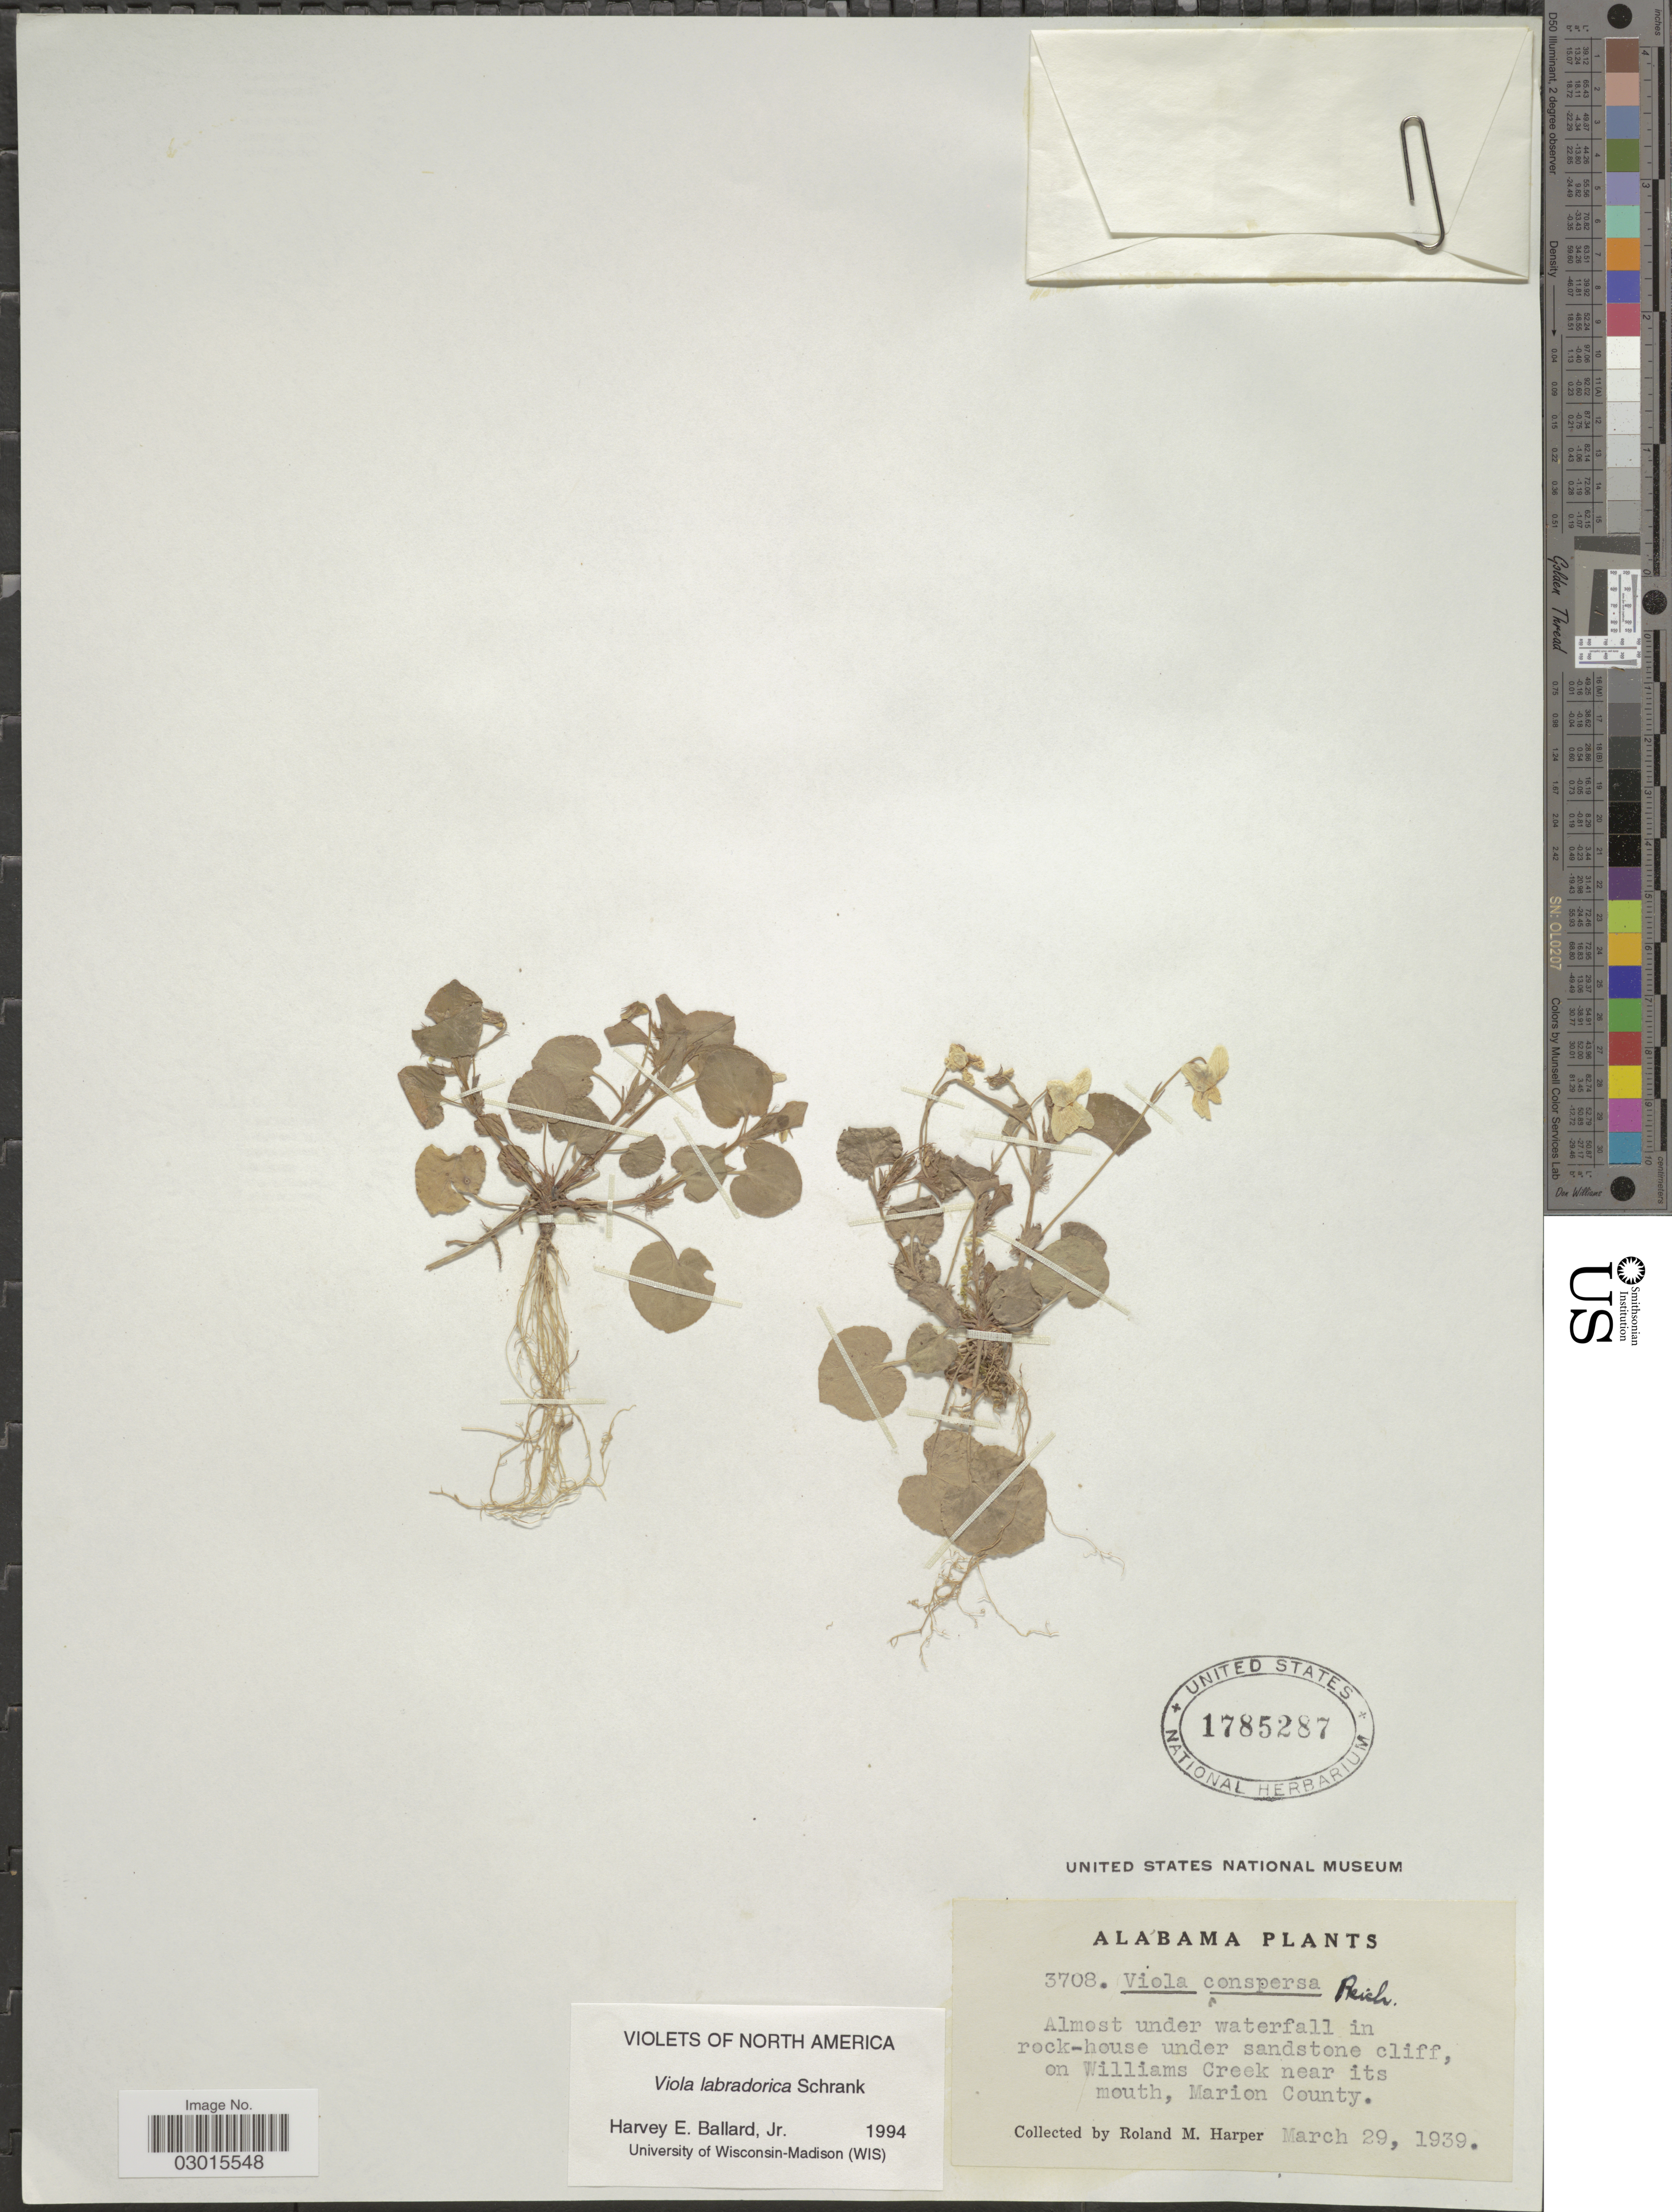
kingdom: Plantae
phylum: Tracheophyta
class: Magnoliopsida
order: Malpighiales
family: Violaceae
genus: Viola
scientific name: Viola labradorica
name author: Schrank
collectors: R. M. Harper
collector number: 3708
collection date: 1939-03-29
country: United States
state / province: Alabama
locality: On Williams Creek near its mouth, Marion County.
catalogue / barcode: US 1785287